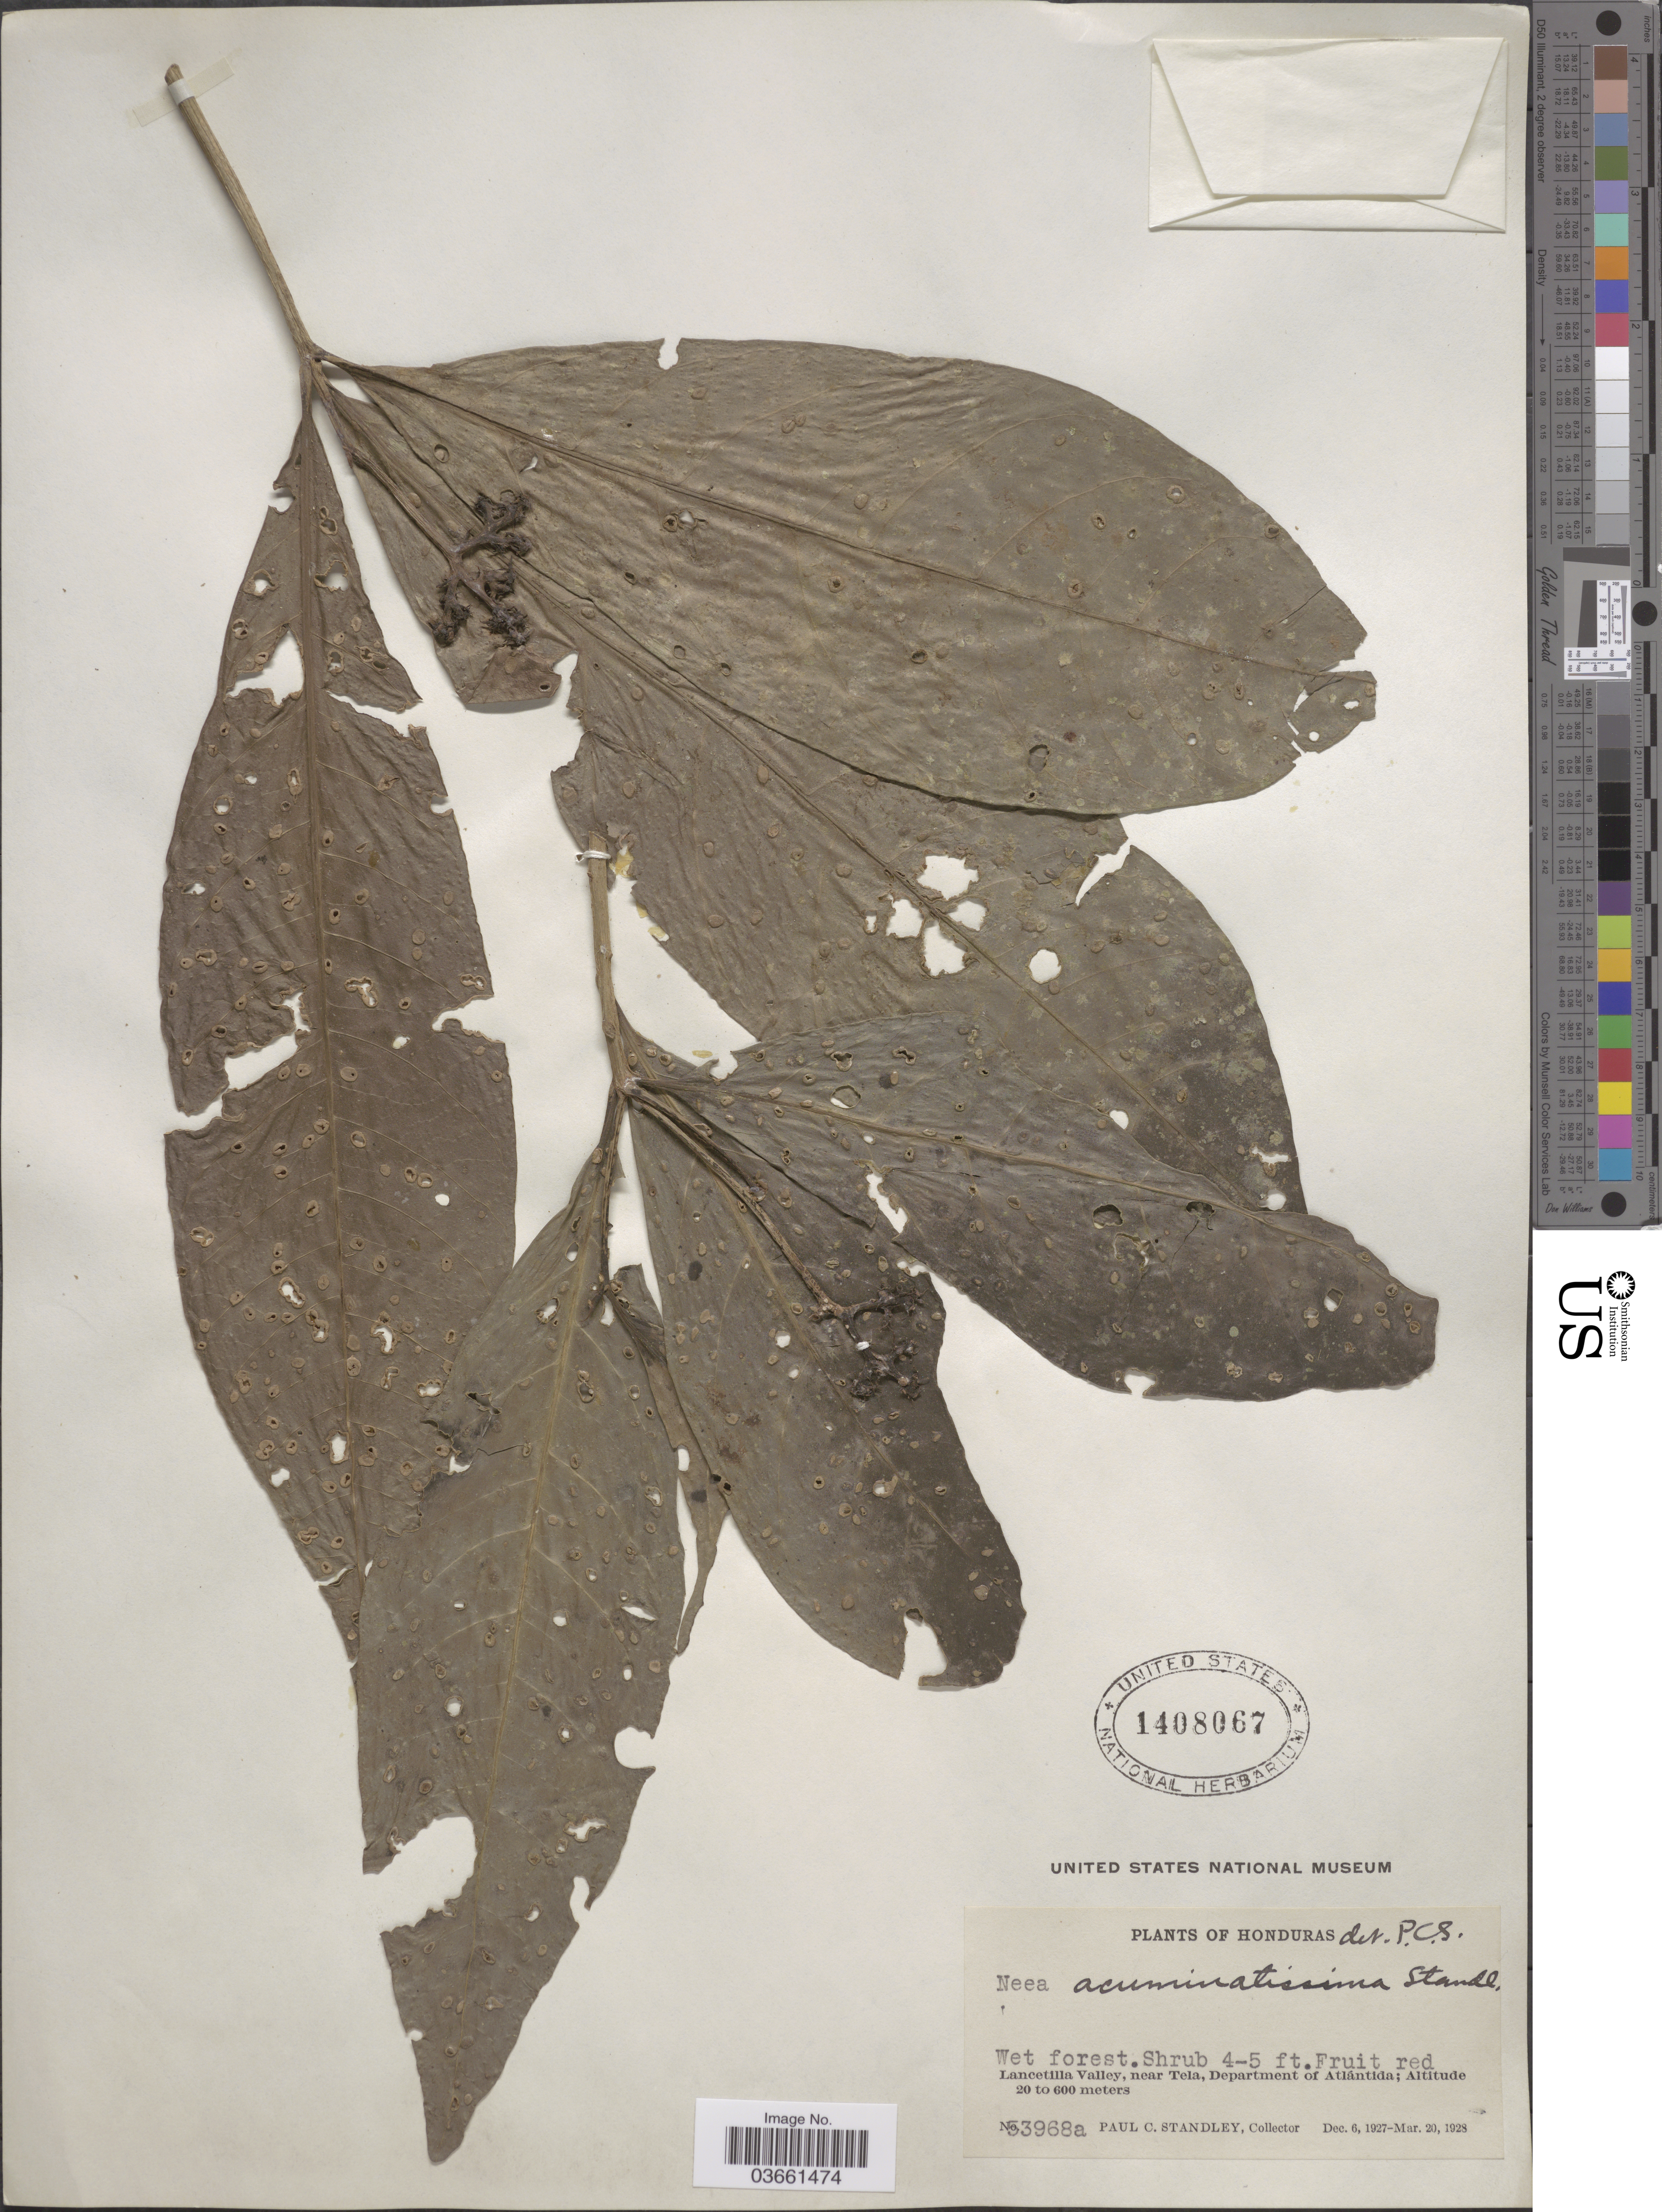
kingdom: Plantae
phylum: Tracheophyta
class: Magnoliopsida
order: Caryophyllales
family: Nyctaginaceae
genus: Neea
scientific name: Neea acuminatissima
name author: Standl.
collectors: P. C. Standley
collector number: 53968a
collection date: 1927-12-06/1928-03-20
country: Honduras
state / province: Atlantida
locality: Lancetilla Valley, near Tela, Department of Atlántida.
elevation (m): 20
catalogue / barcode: US 1408067